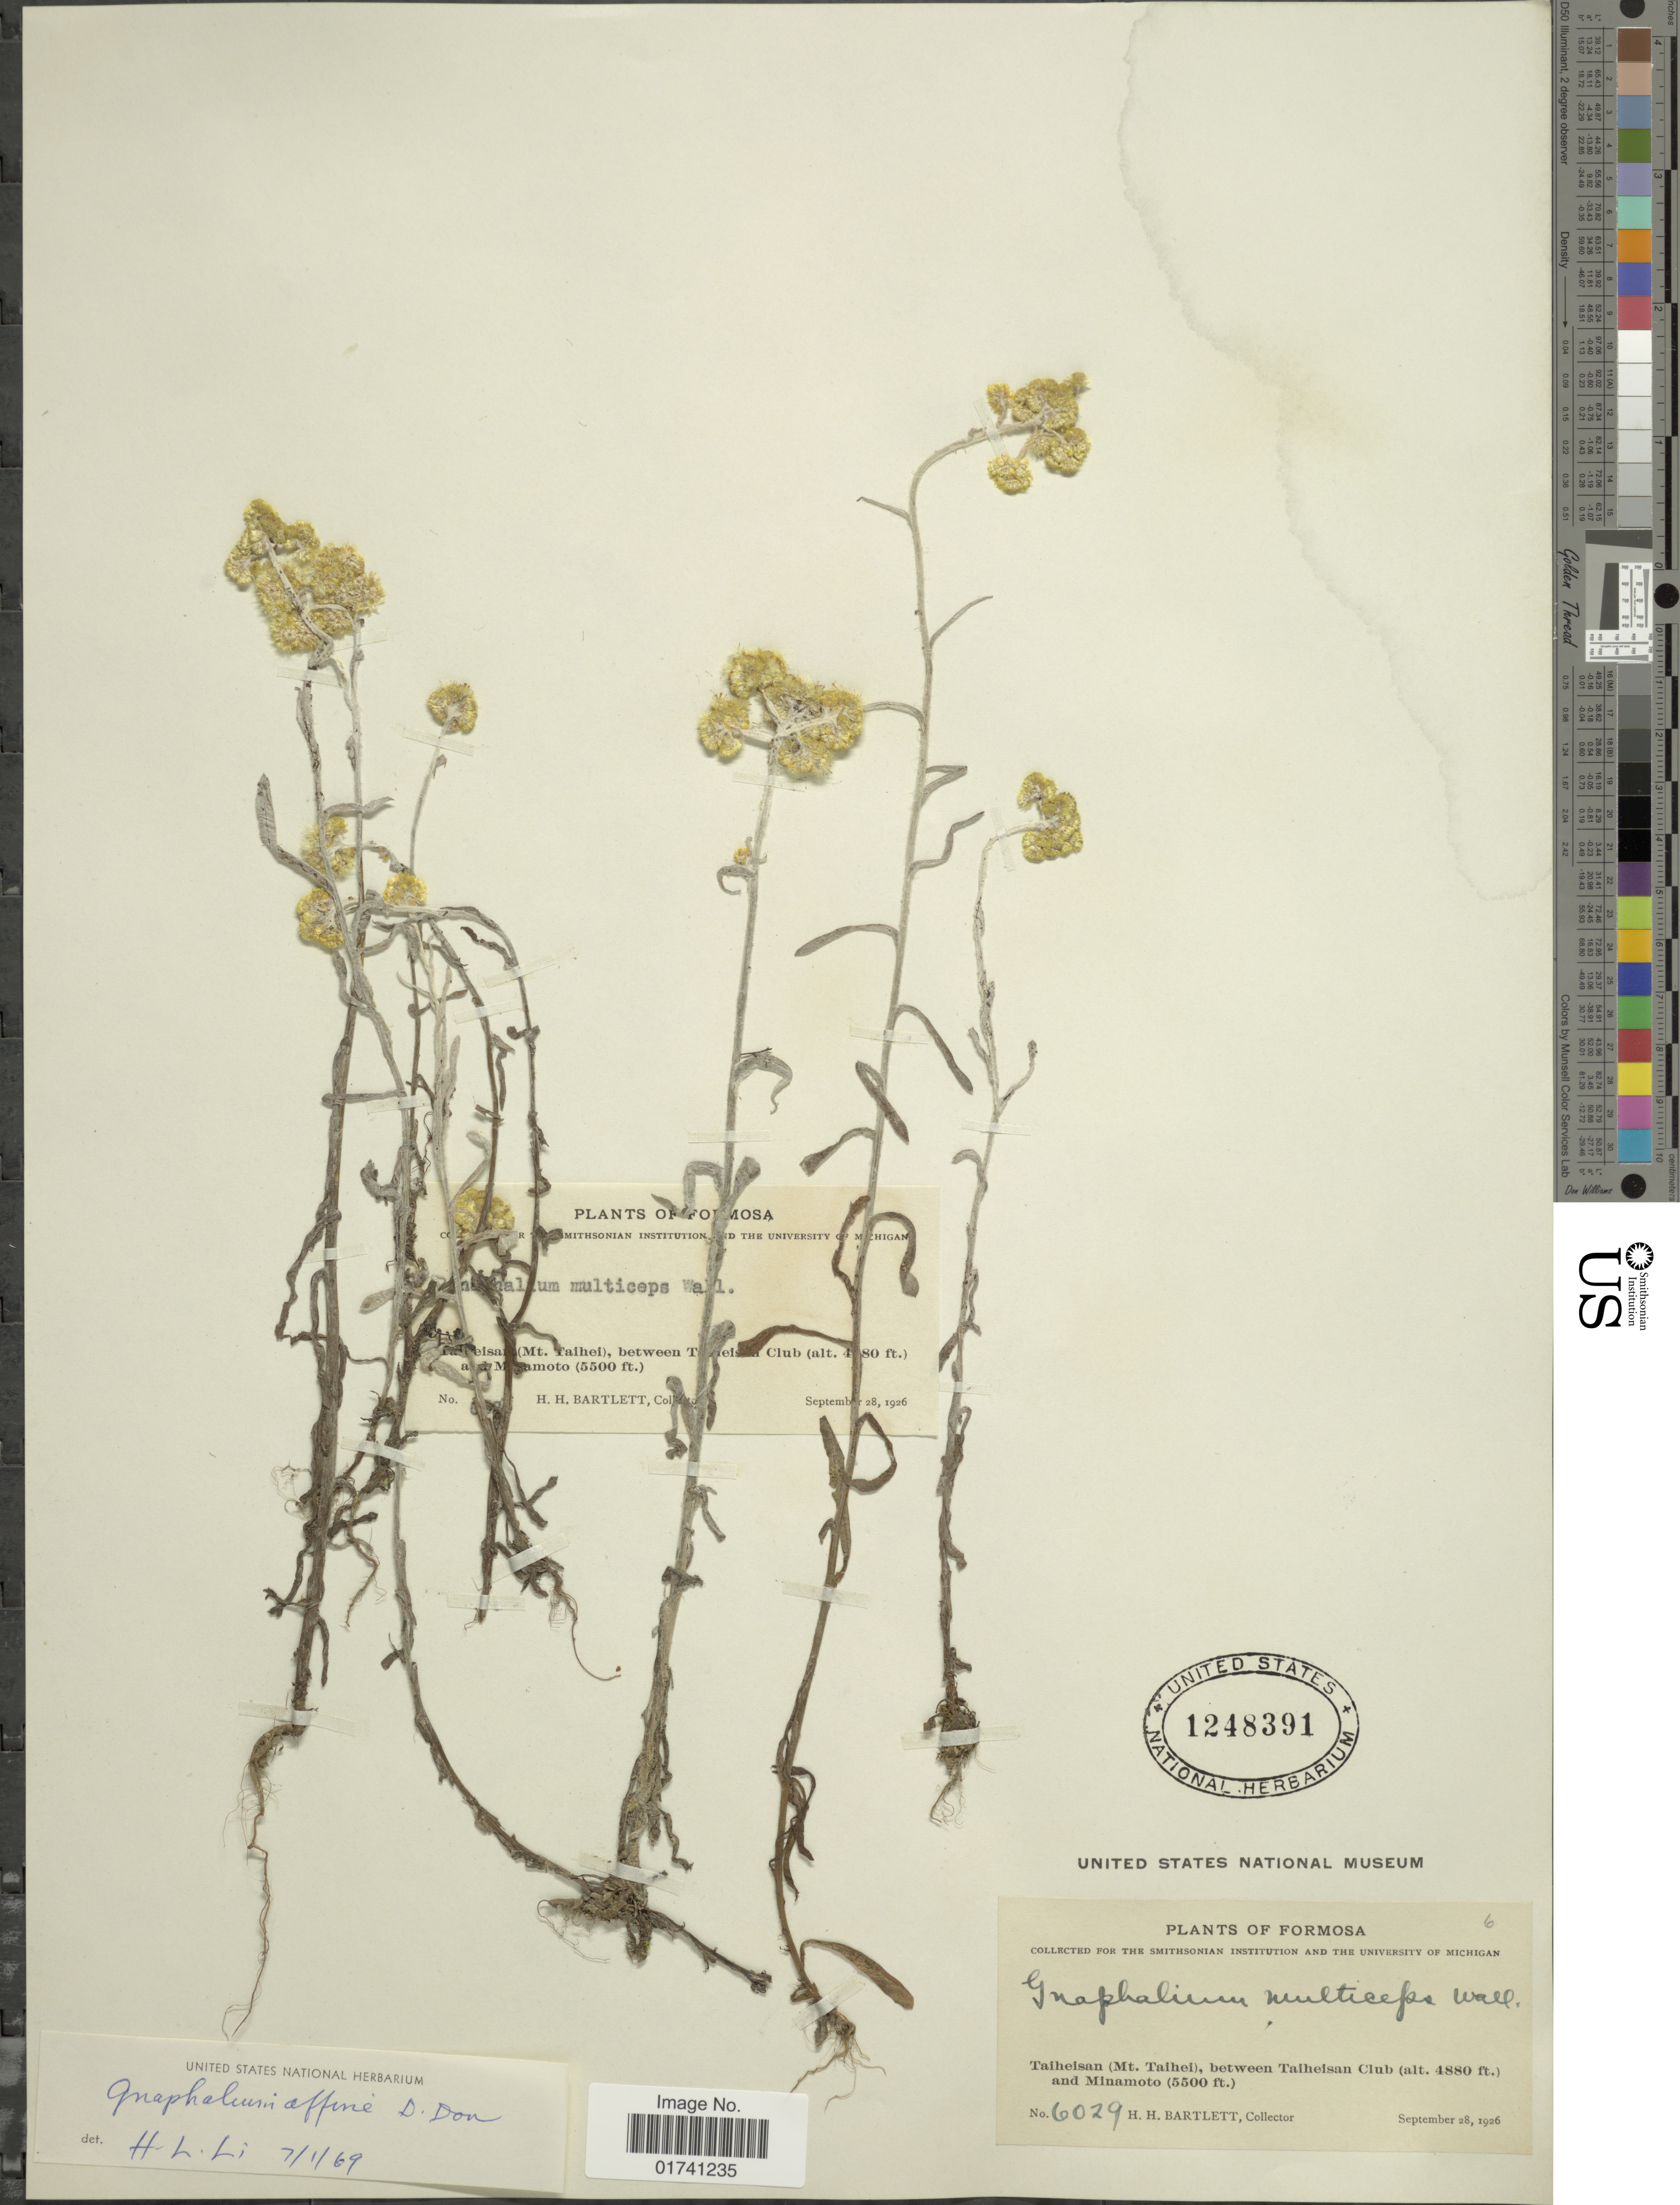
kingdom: Plantae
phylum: Tracheophyta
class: Magnoliopsida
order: Asterales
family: Asteraceae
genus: Laphangium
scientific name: Laphangium affine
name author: (D. Don) Tzvelev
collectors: H. H. Bartlett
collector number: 6029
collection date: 1926-09-28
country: Taiwan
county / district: Yilan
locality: Formosa. Taiheisan (Mt. Taihei), between Taiheisan Club and Minamoto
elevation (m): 1487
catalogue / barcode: US 1248391